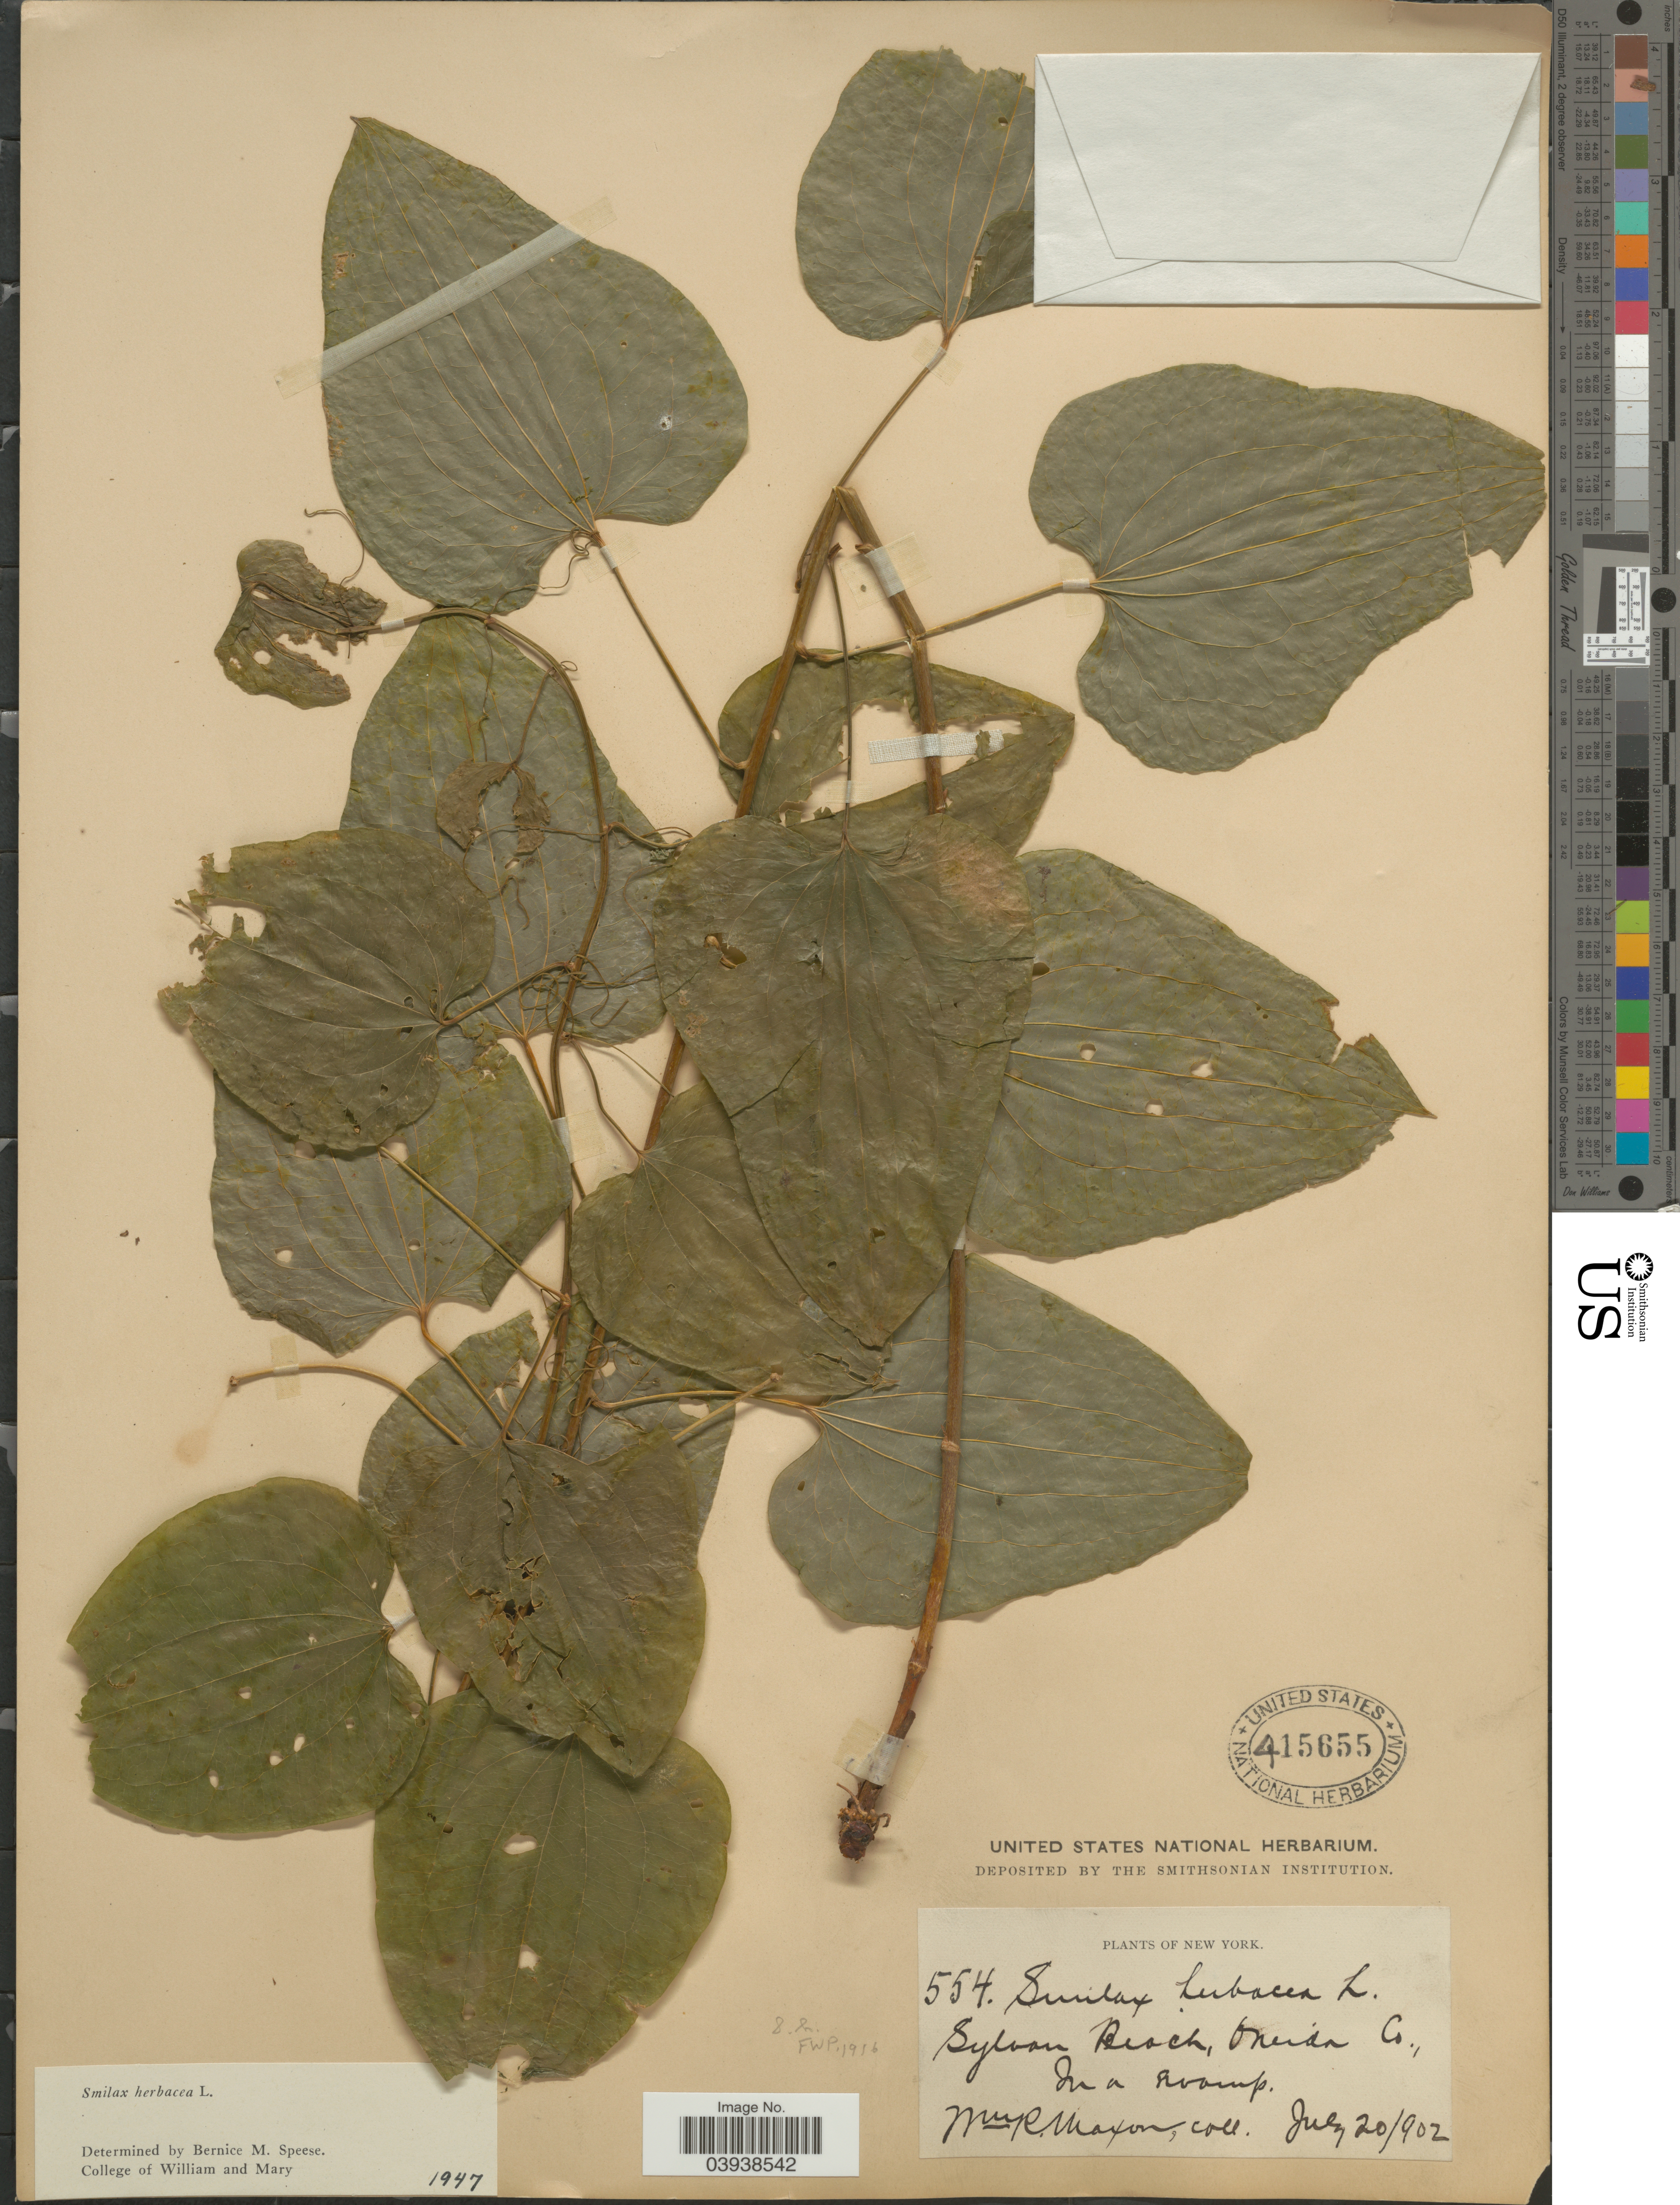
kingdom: Plantae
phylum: Tracheophyta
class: Liliopsida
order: Liliales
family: Smilacaceae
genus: Smilax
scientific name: Smilax herbacea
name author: L.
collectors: W. R. Maxon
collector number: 554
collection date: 1902-07-20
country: United States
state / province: New York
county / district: Oneida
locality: Sylvan Beach, Oneida Co.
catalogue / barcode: US 415655